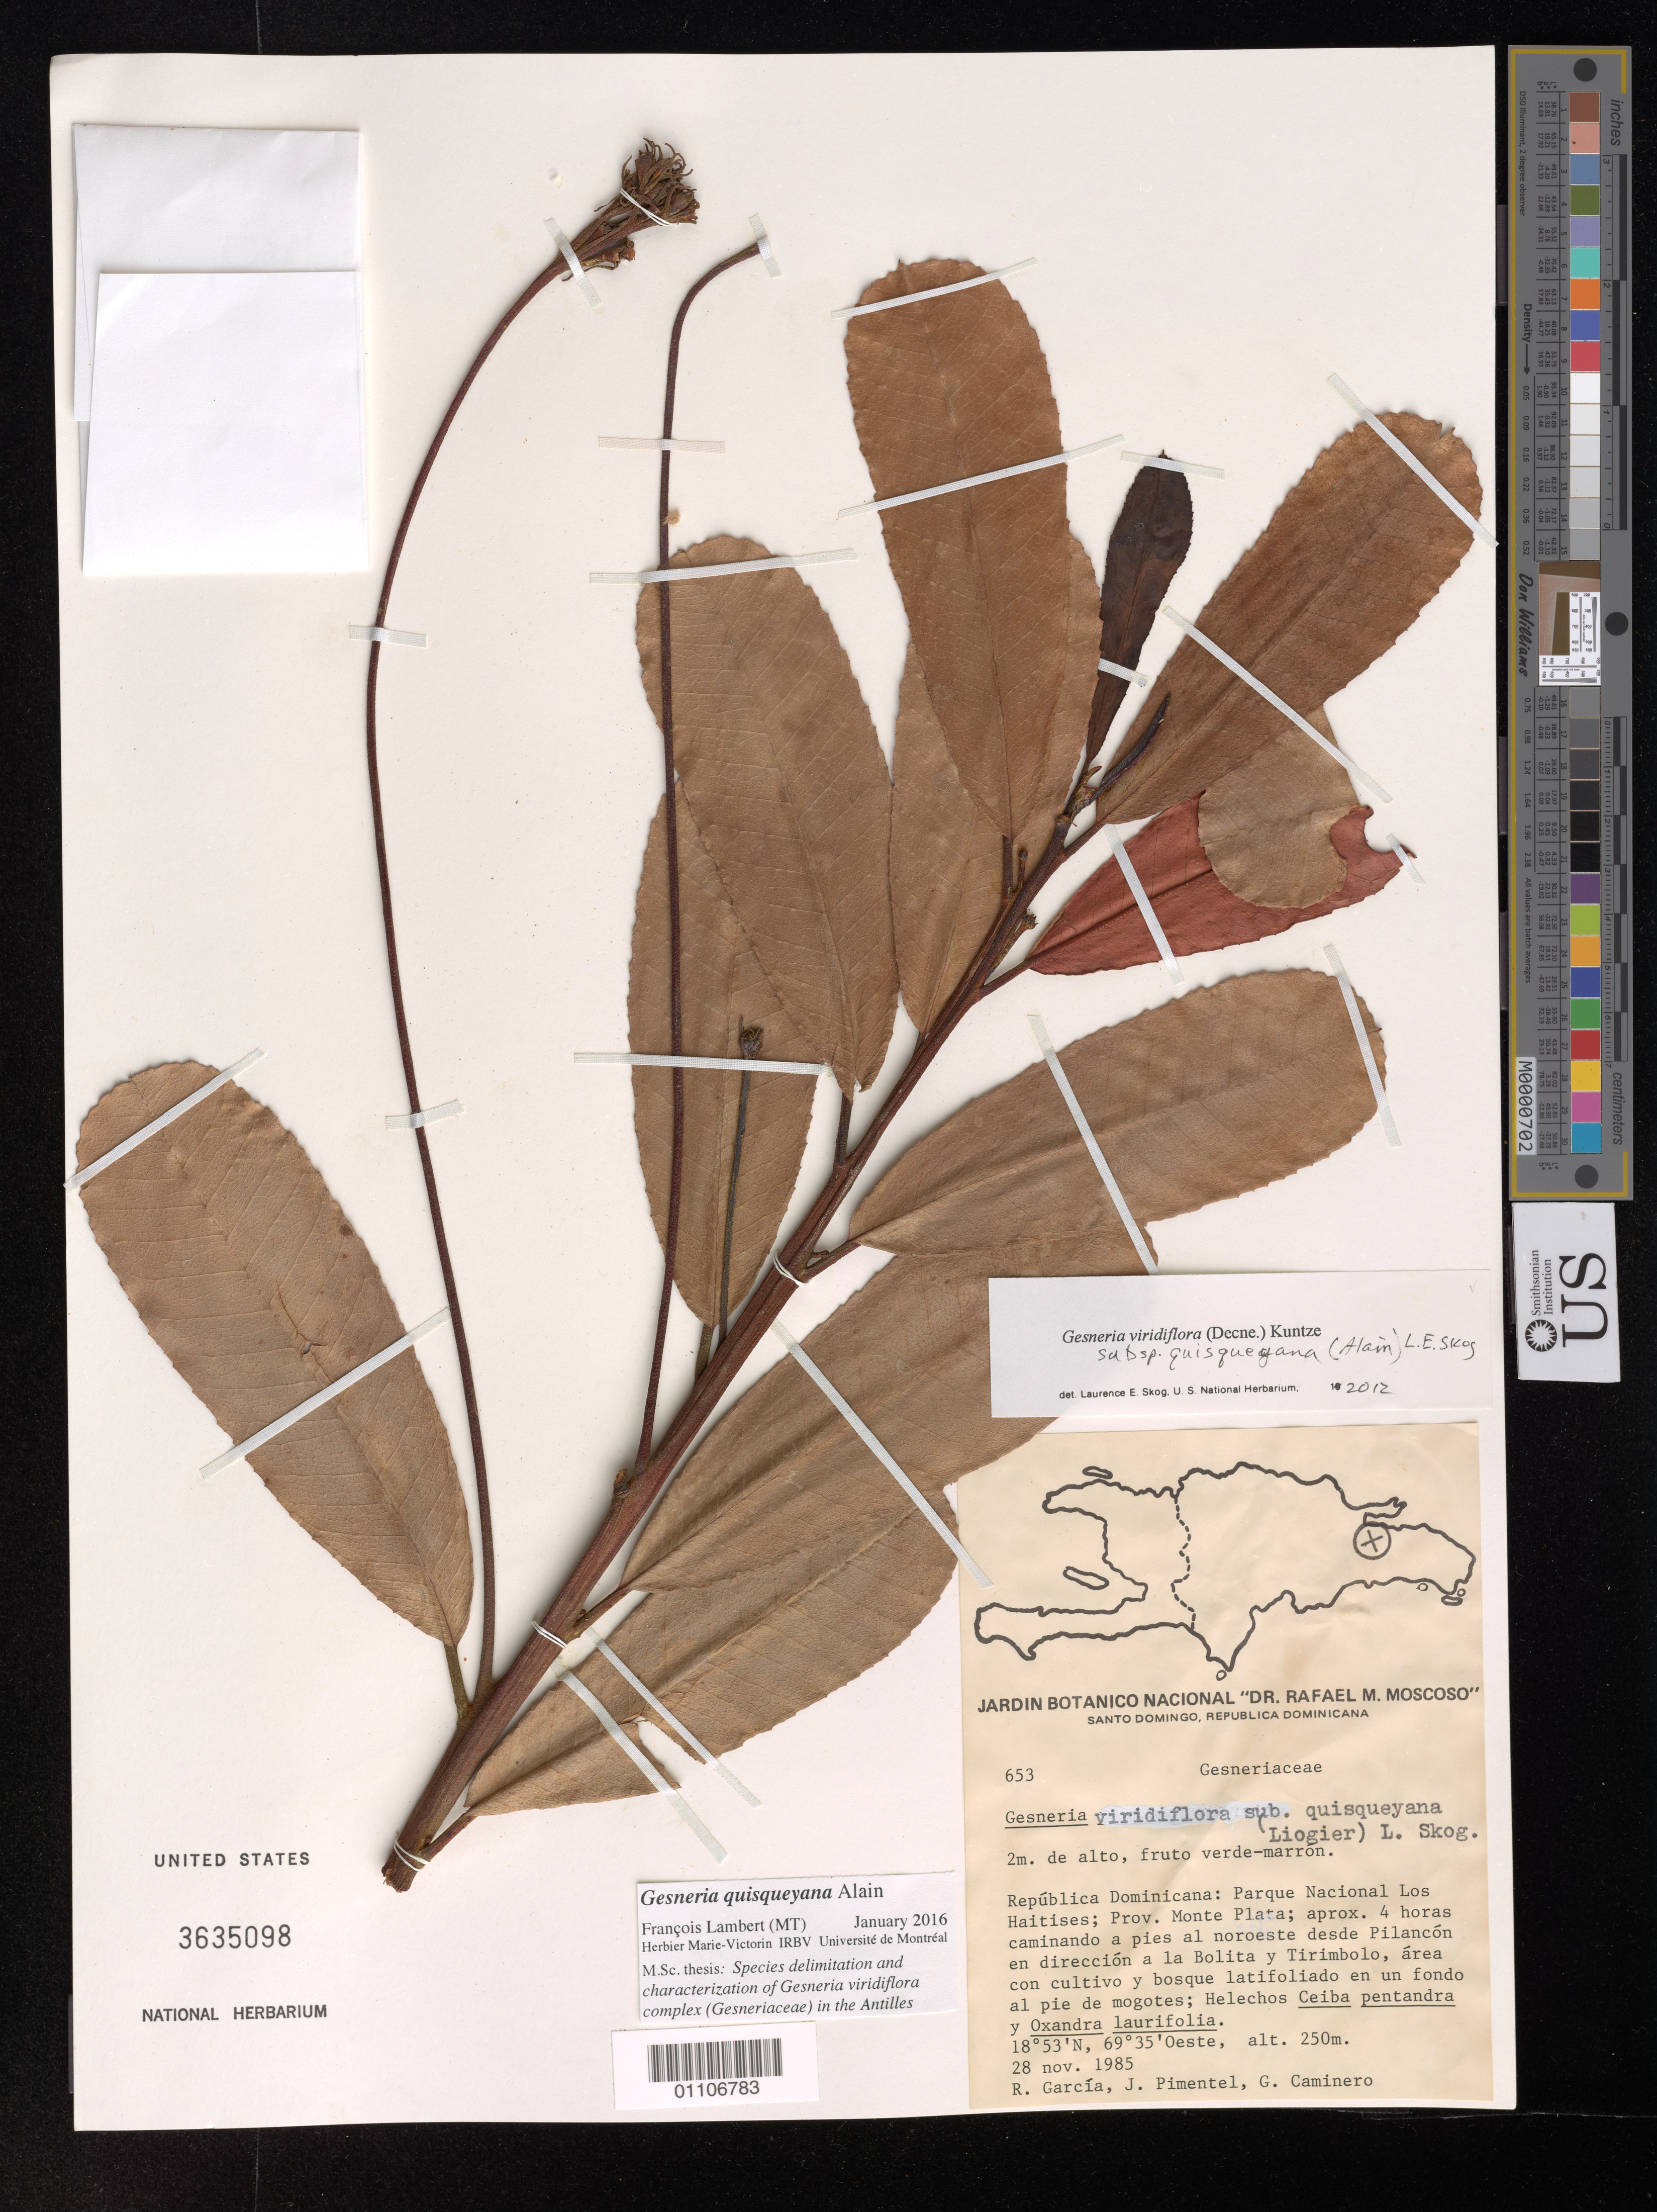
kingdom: Plantae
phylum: Tracheophyta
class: Magnoliopsida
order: Lamiales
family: Gesneriaceae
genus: Gesneria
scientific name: Gesneria quisqueyana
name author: Alain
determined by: Lambert, Francois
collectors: R. García, J. Pimentel & G. Caminero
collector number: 653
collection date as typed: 28 Nov 1985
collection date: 1985-11-28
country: Dominican Republic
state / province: Monte Plata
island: Hispaniola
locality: Republica Dominicana: Parque Nacional Los Haitises; aprox. 4 horas caminando a pies al noroeste desde Pilancon en direccion a la Bolita y Tirimbolo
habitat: Area con cultivo y bosque latifoliado en un fondo al pie de mogotes; Helechos Ceiba pentandra y Oxandra laurifolia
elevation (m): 250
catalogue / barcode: US 3635098